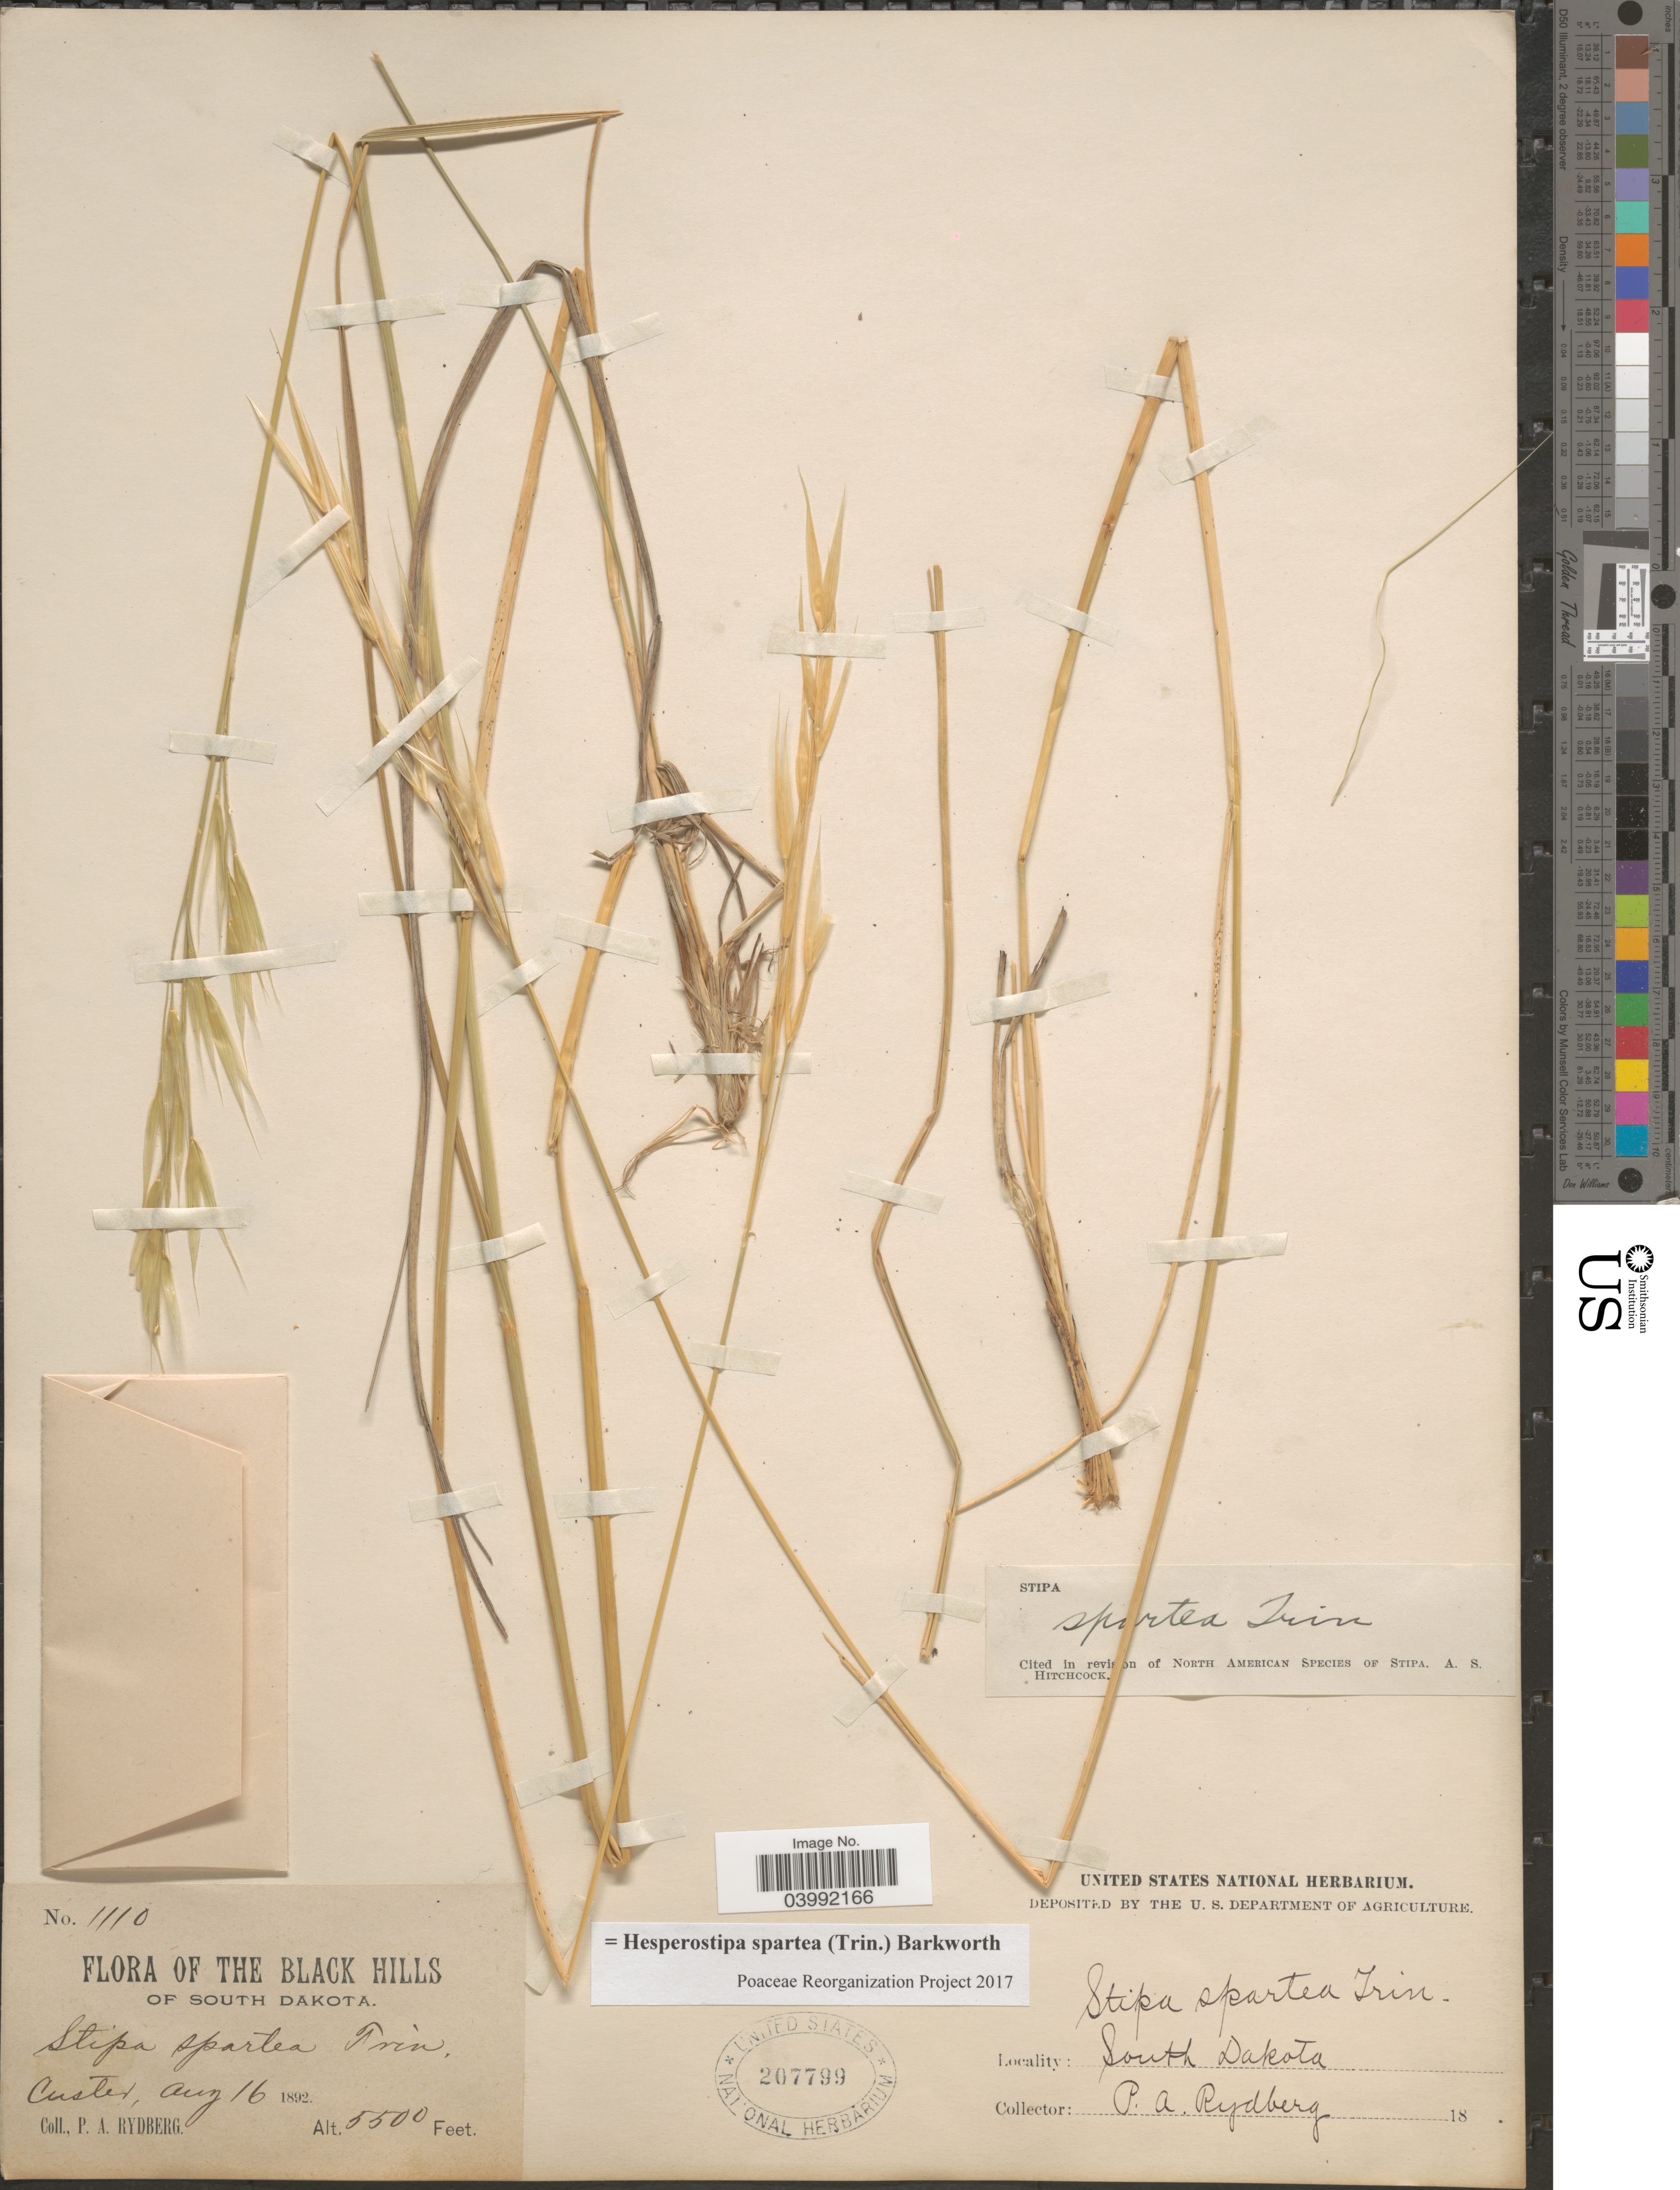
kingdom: Plantae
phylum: Tracheophyta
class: Liliopsida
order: Poales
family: Poaceae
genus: Hesperostipa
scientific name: Hesperostipa spartea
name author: (Trin.) Barkworth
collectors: P. A. Rydberg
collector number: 1110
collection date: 1892-08-16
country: United States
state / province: South Dakota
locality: The Black Hills of South Dakota. Custer.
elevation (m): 1676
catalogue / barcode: US 207799